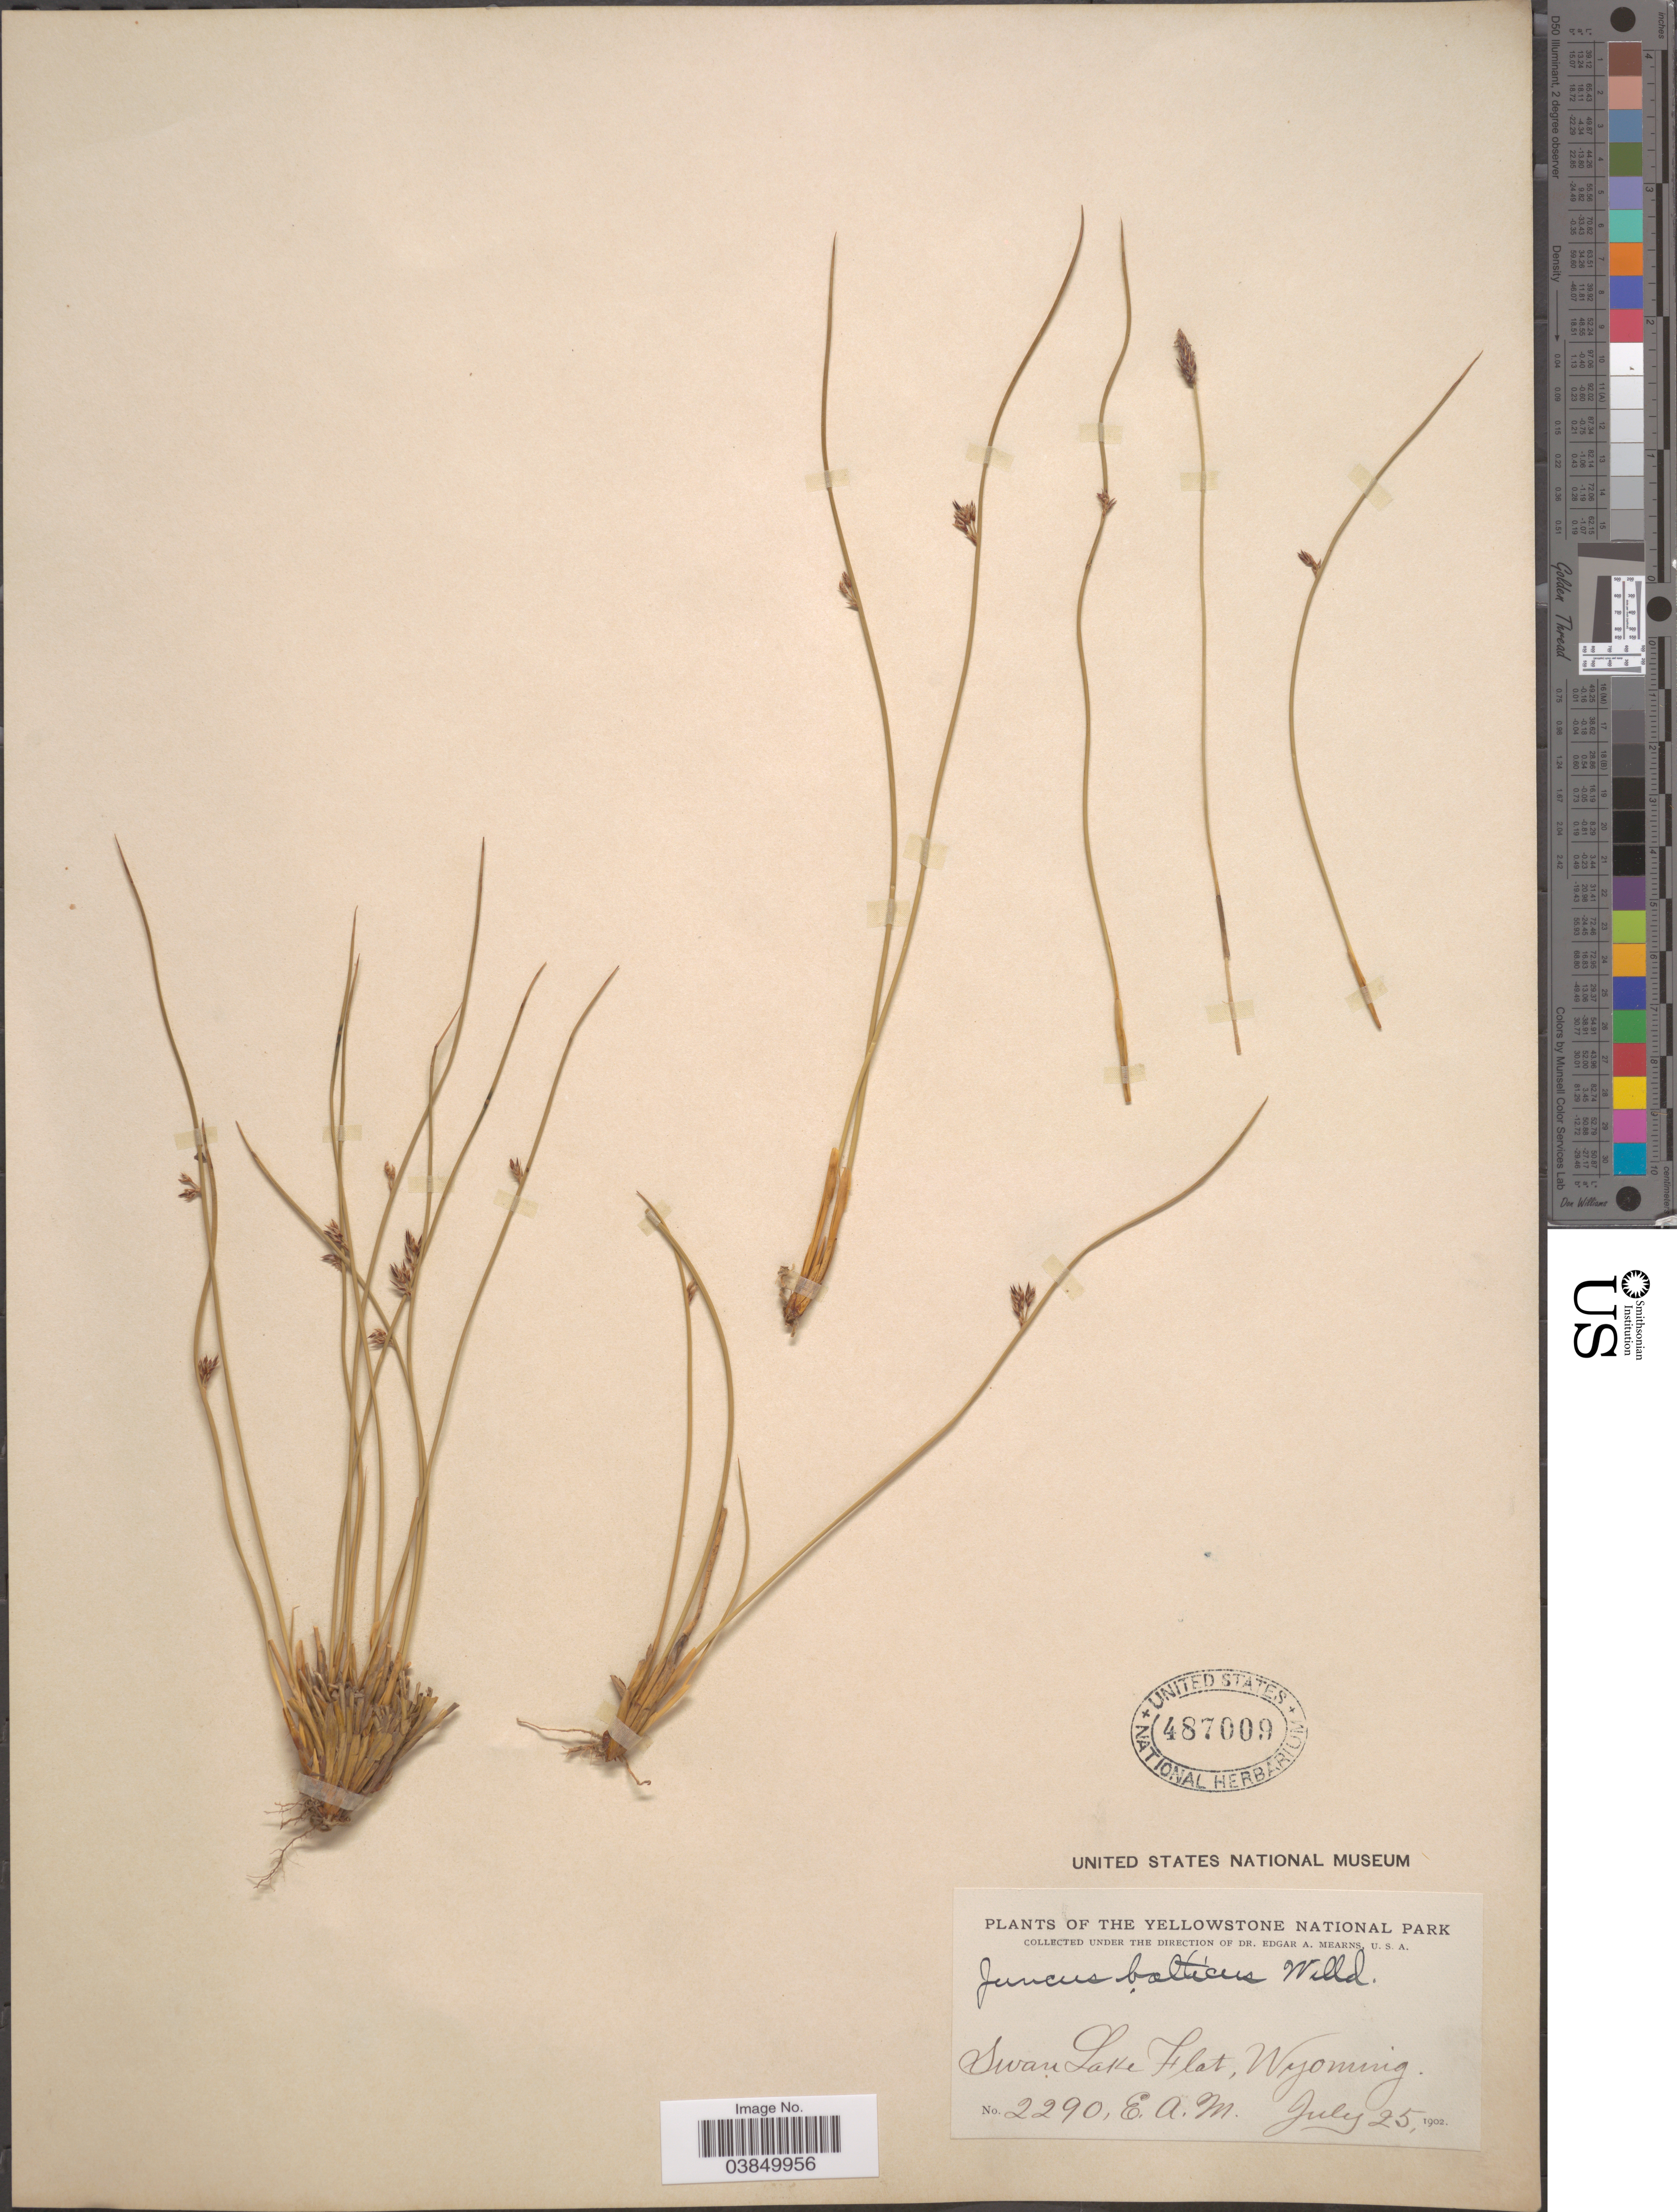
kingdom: Plantae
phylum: Tracheophyta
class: Liliopsida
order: Poales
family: Juncaceae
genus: Juncus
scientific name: Juncus balticus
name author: Willd.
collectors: E. A. Mearns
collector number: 2290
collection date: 1902-07-25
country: United States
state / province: Wyoming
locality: The Yellowstone National Park. Swan Lake Flat.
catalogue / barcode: US 487009